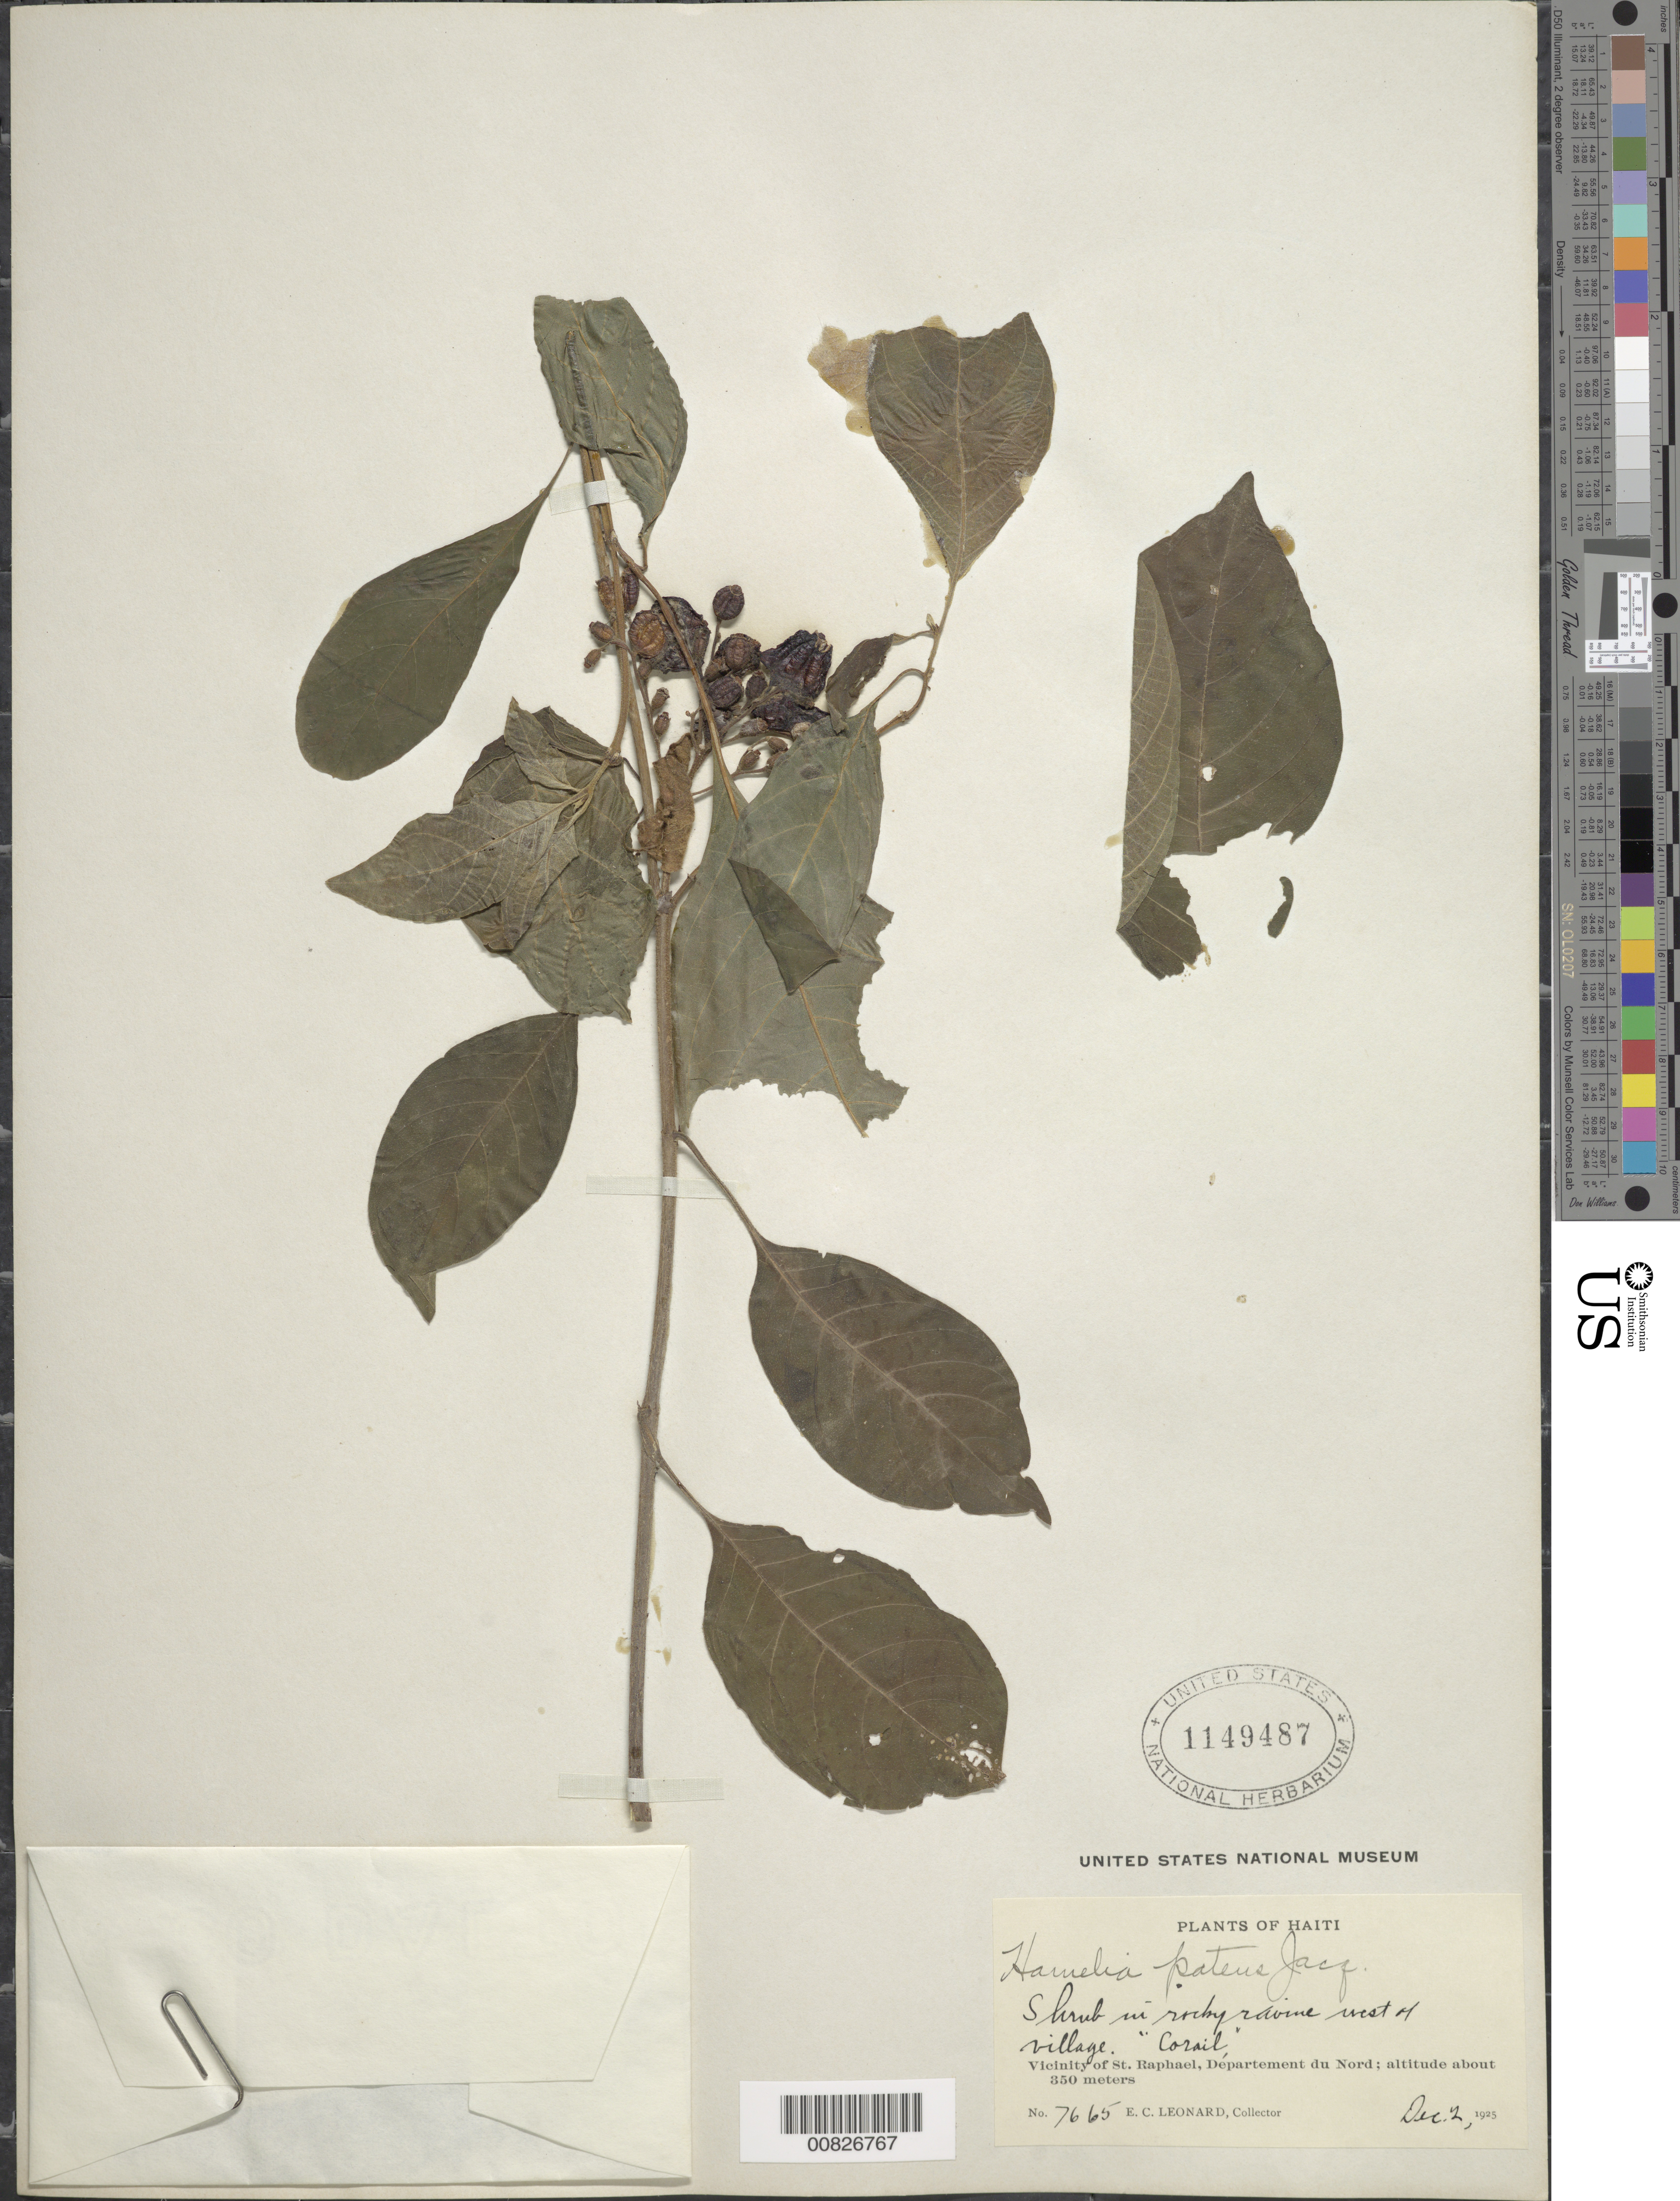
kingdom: Plantae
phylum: Tracheophyta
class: Magnoliopsida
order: Gentianales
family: Rubiaceae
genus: Hamelia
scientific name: Hamelia patens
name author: Jacq.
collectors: E. C. Leonard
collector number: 7665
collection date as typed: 02 Dec 1925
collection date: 1925-12-02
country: Haiti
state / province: Nord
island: Hispaniola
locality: Vicinity of St. Raphael, W of village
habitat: In rocky ravine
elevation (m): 350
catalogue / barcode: US 1149487